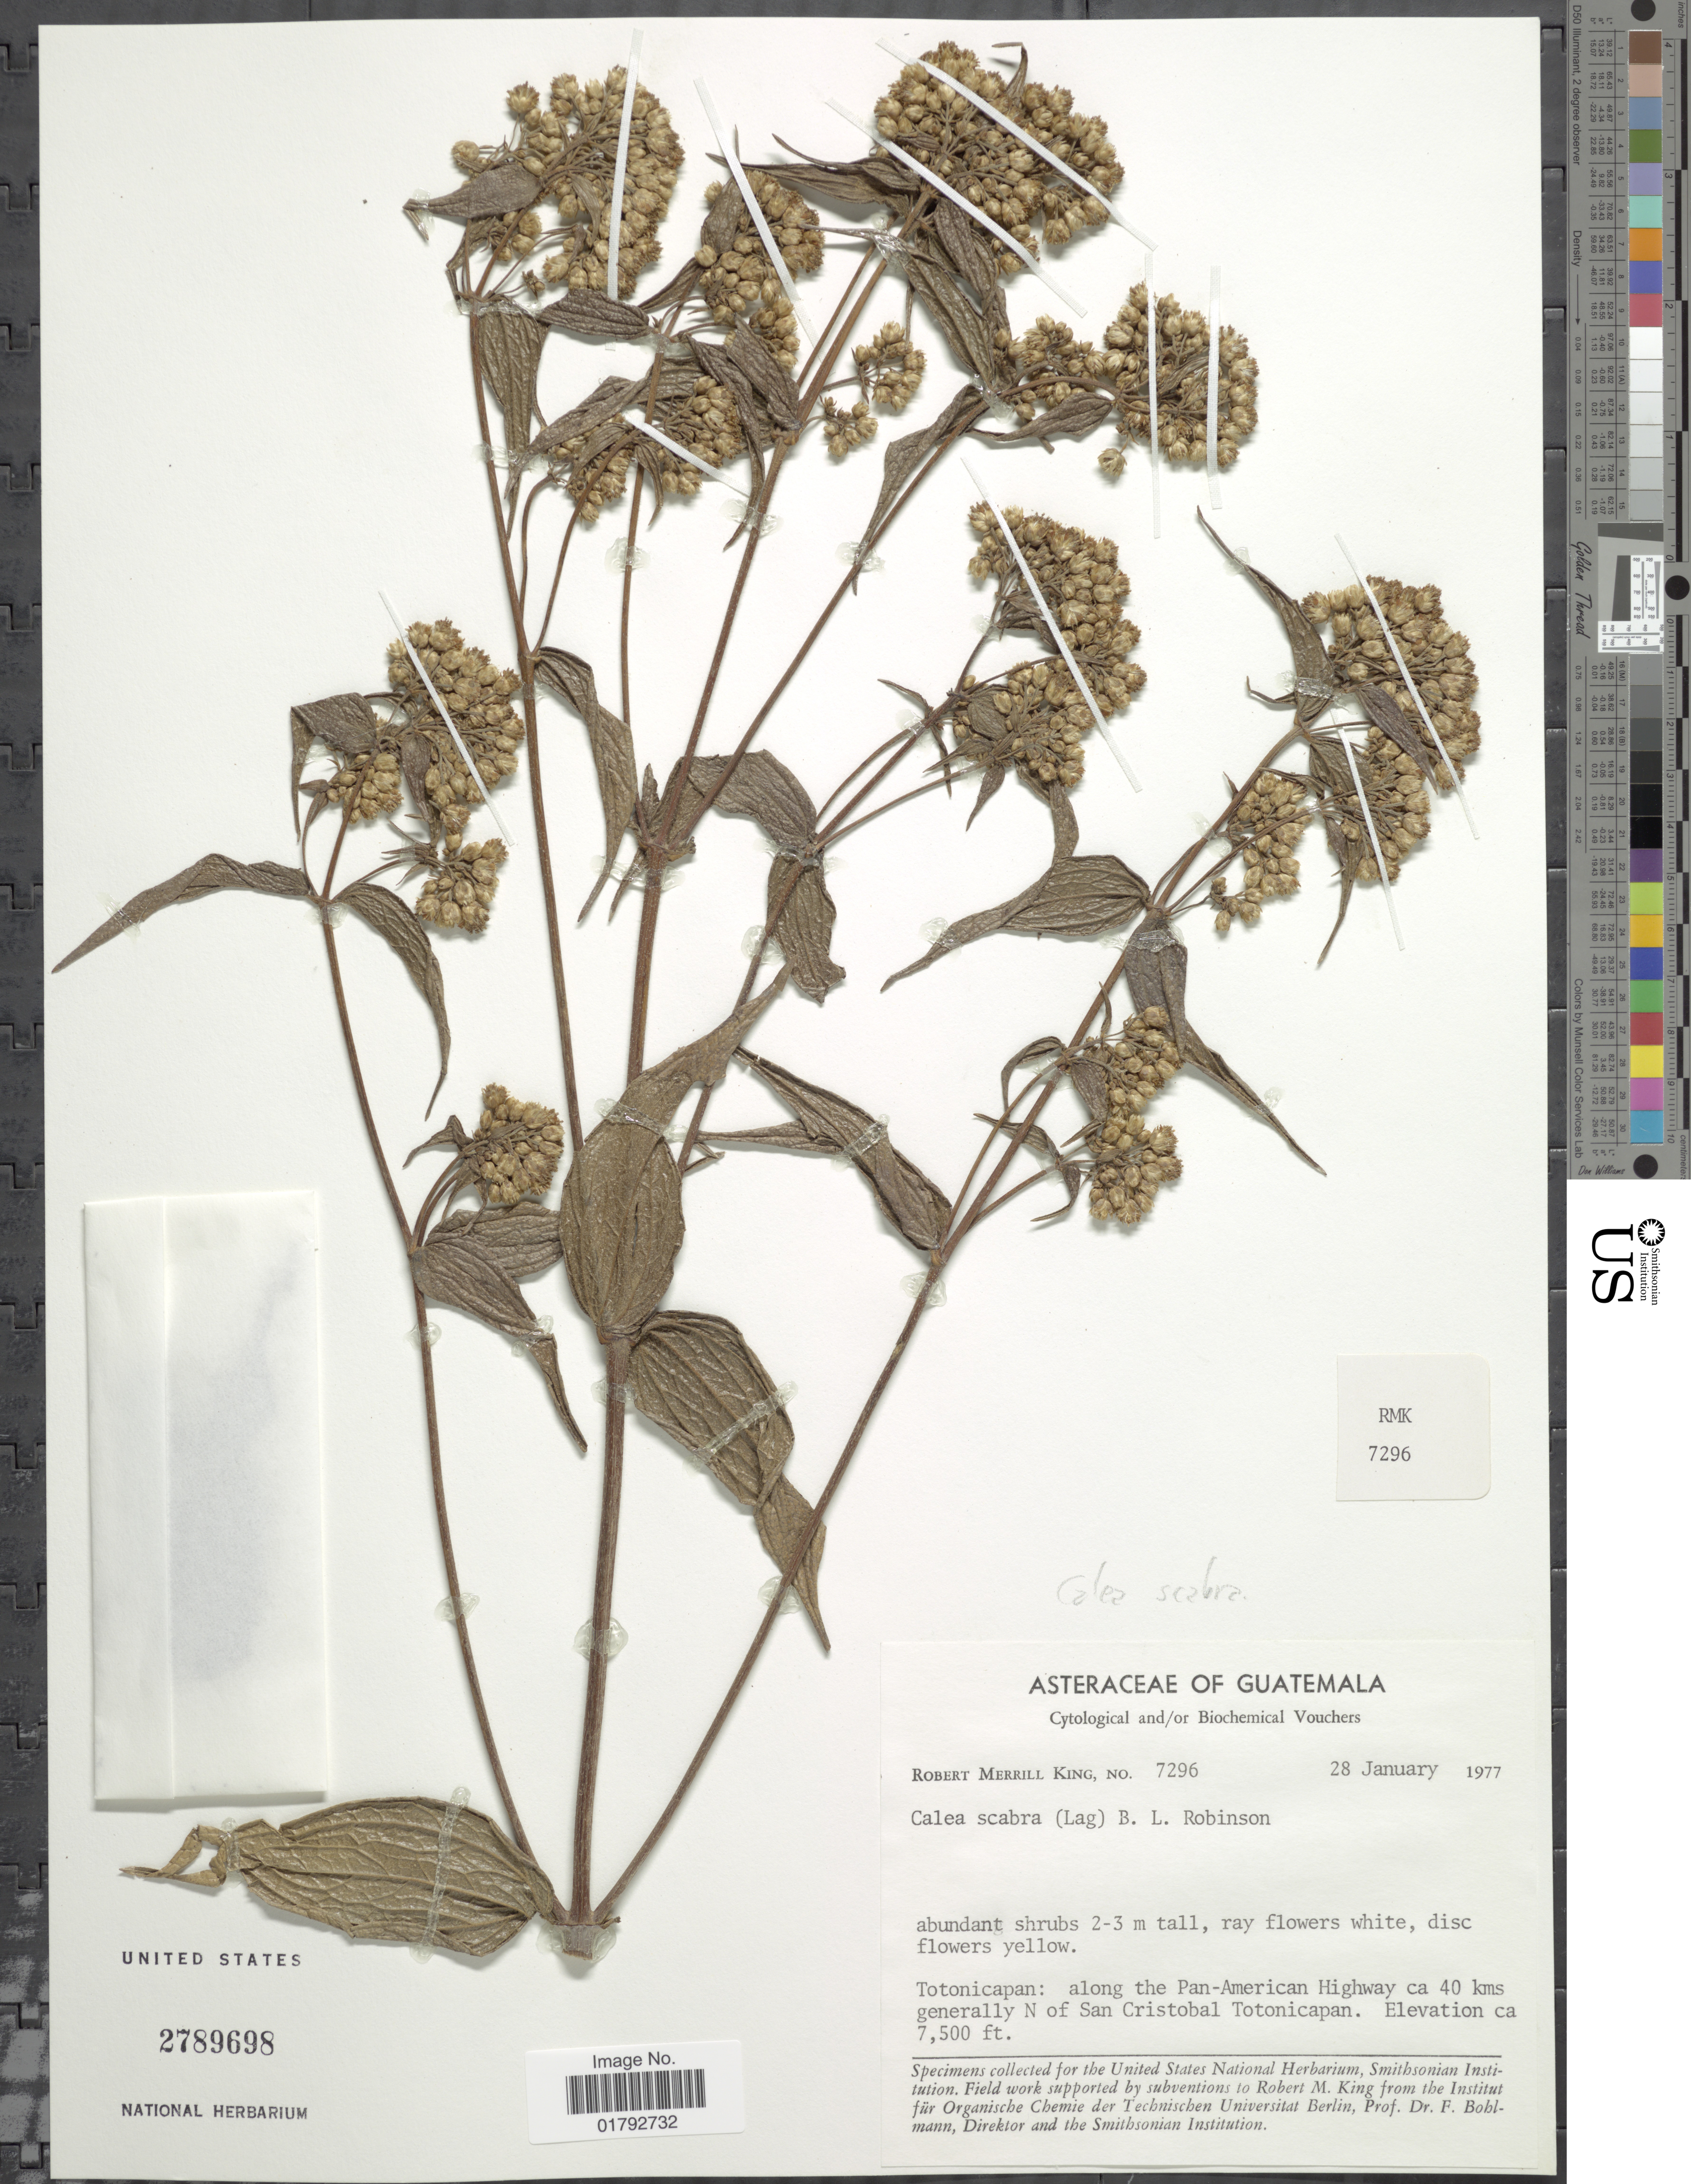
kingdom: Plantae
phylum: Tracheophyta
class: Magnoliopsida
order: Asterales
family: Asteraceae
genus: Alloispermum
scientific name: Alloispermum scabrum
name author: (Lag.) H. Rob.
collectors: R. M. King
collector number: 7296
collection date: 1977-01-28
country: Guatemala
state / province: Totonicapan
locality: Totonicapan: along the Pan-American Highway ca 40 kms generally N of San Cristobal Totonicapan.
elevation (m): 2286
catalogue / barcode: US 2789698